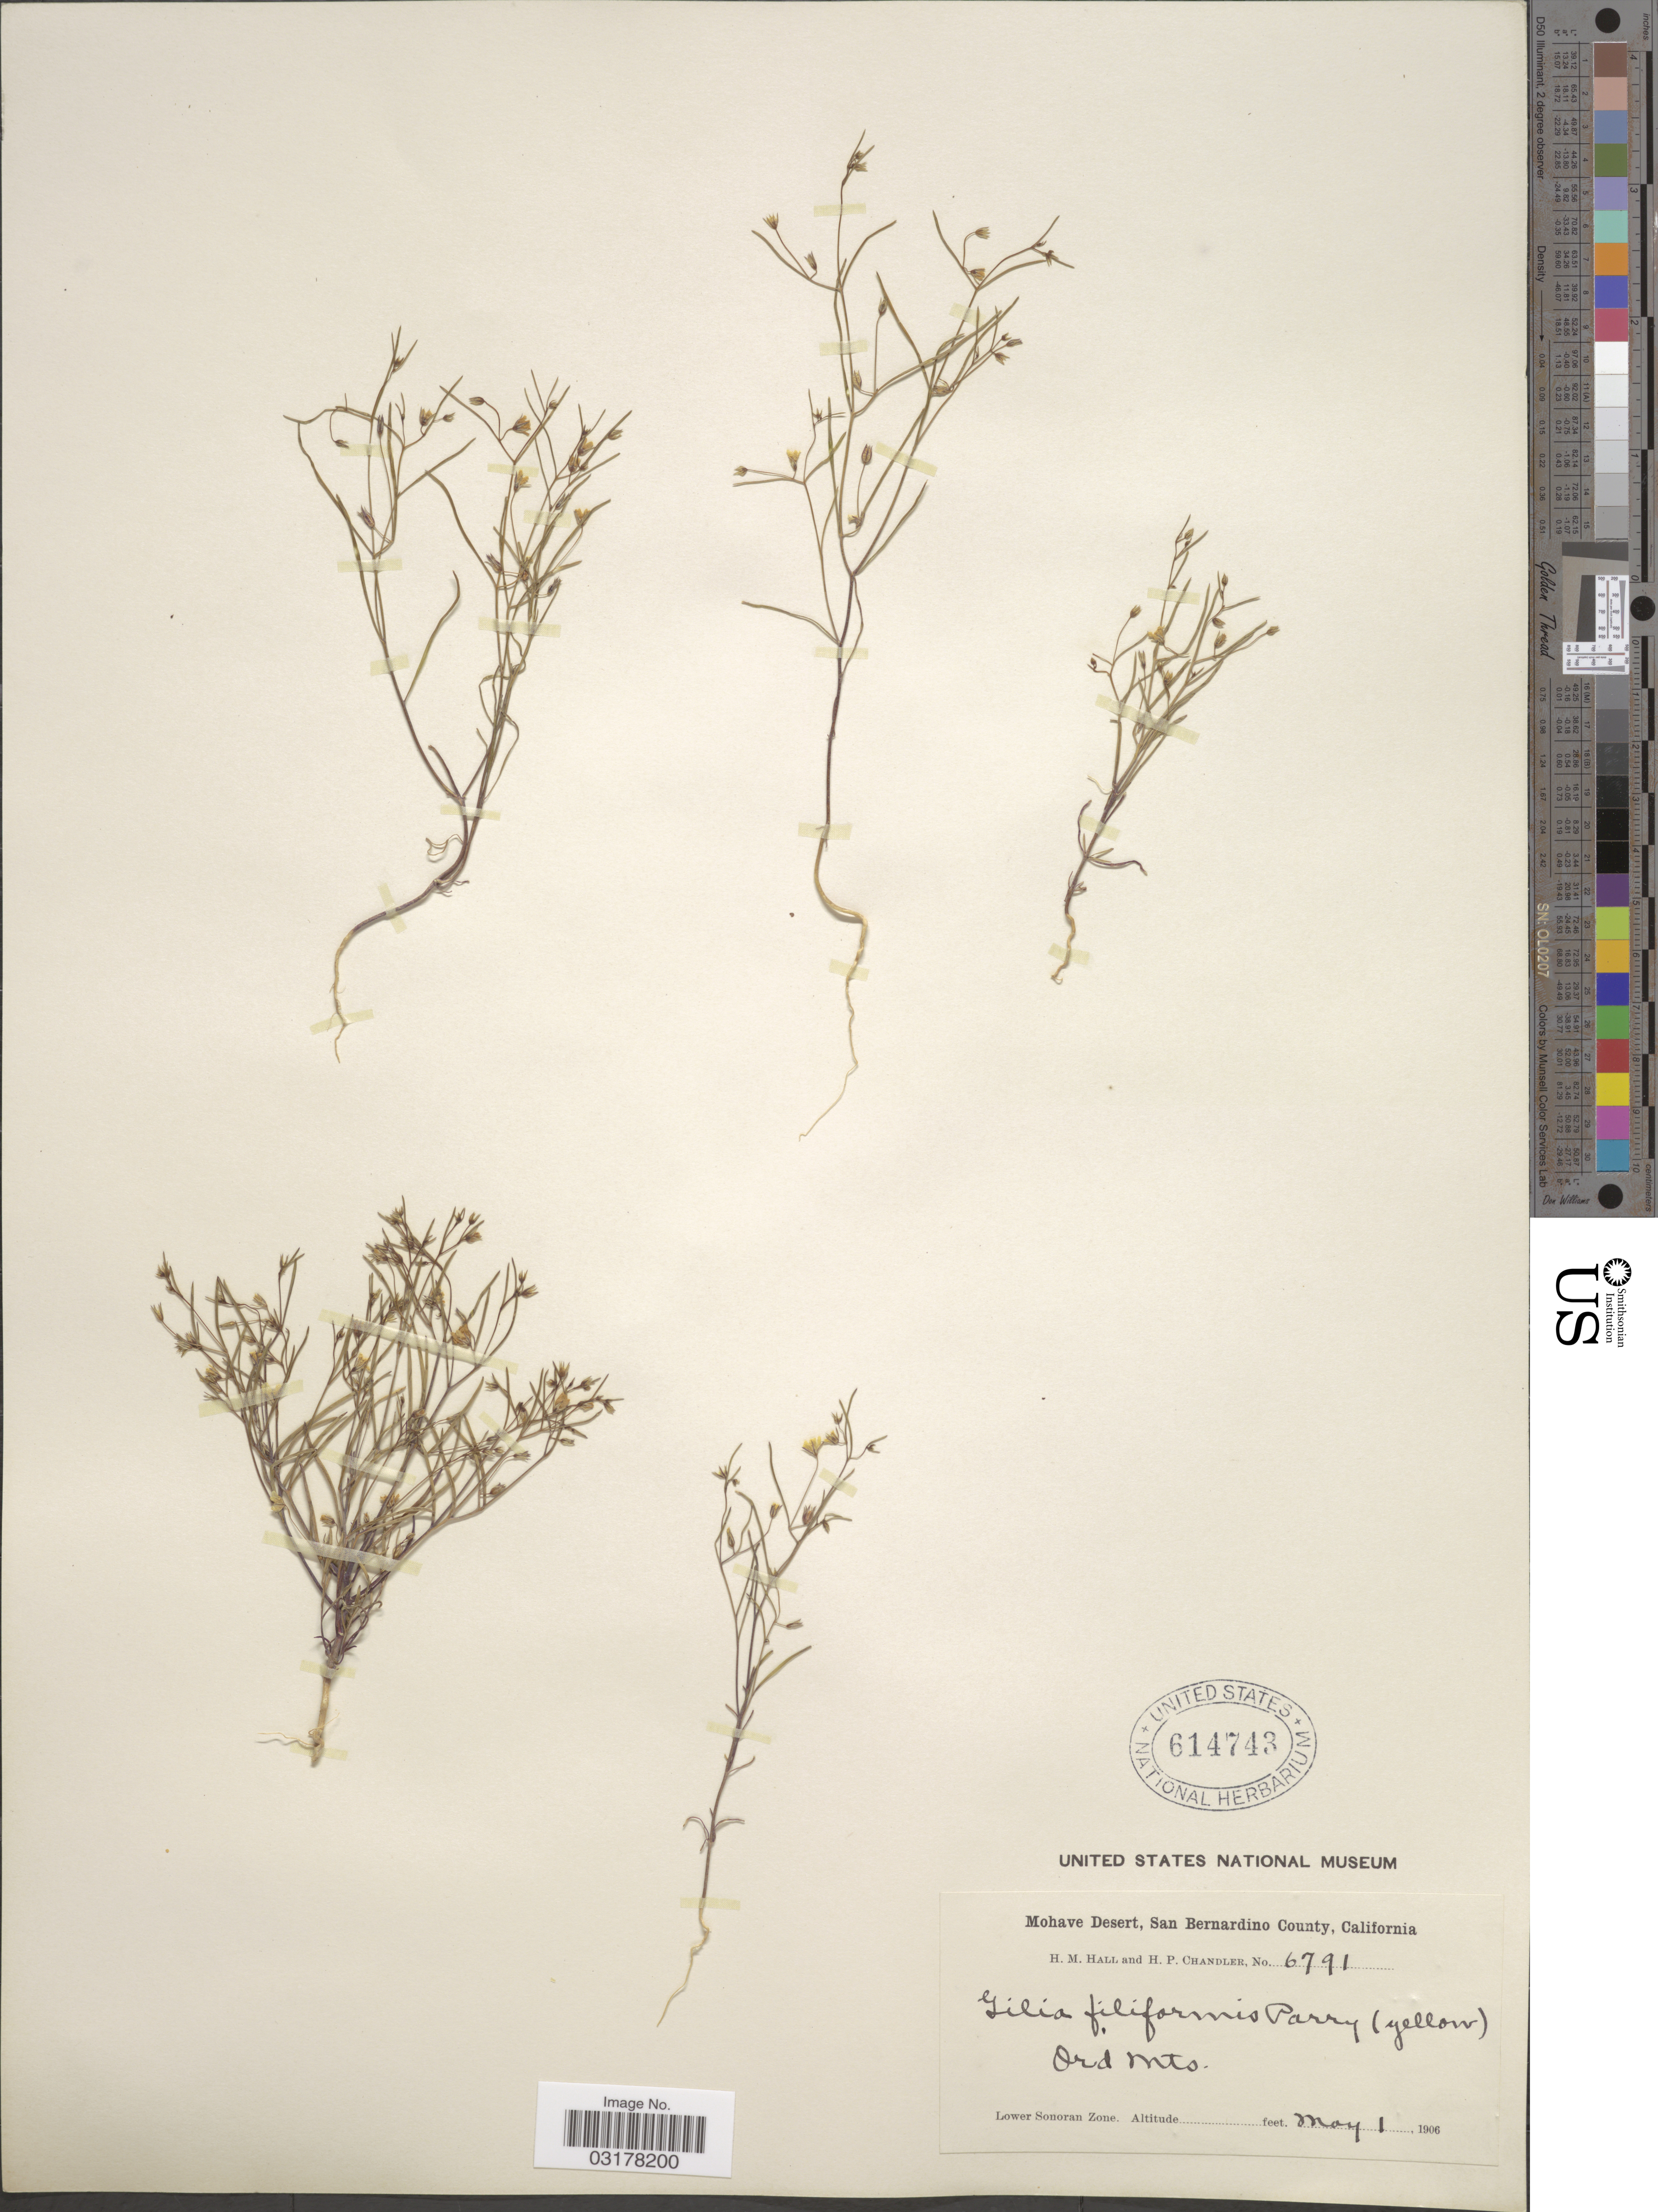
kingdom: Plantae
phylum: Tracheophyta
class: Magnoliopsida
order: Ericales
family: Polemoniaceae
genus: Linanthus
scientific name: Linanthus filiformis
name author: (Parry ex A. Gray) J.M. Porter & L.A. Johnson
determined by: Strong, Mark T., (BOT), Smithsonian Institution - National Museum of Natural History (UNITED STATES)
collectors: H. M. Hall & H. Chandler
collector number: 6791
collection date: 1906-05-01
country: United States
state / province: California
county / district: San Bernardino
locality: Mohave Desert, San Bernardino County. Ord Mts.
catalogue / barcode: US 614743